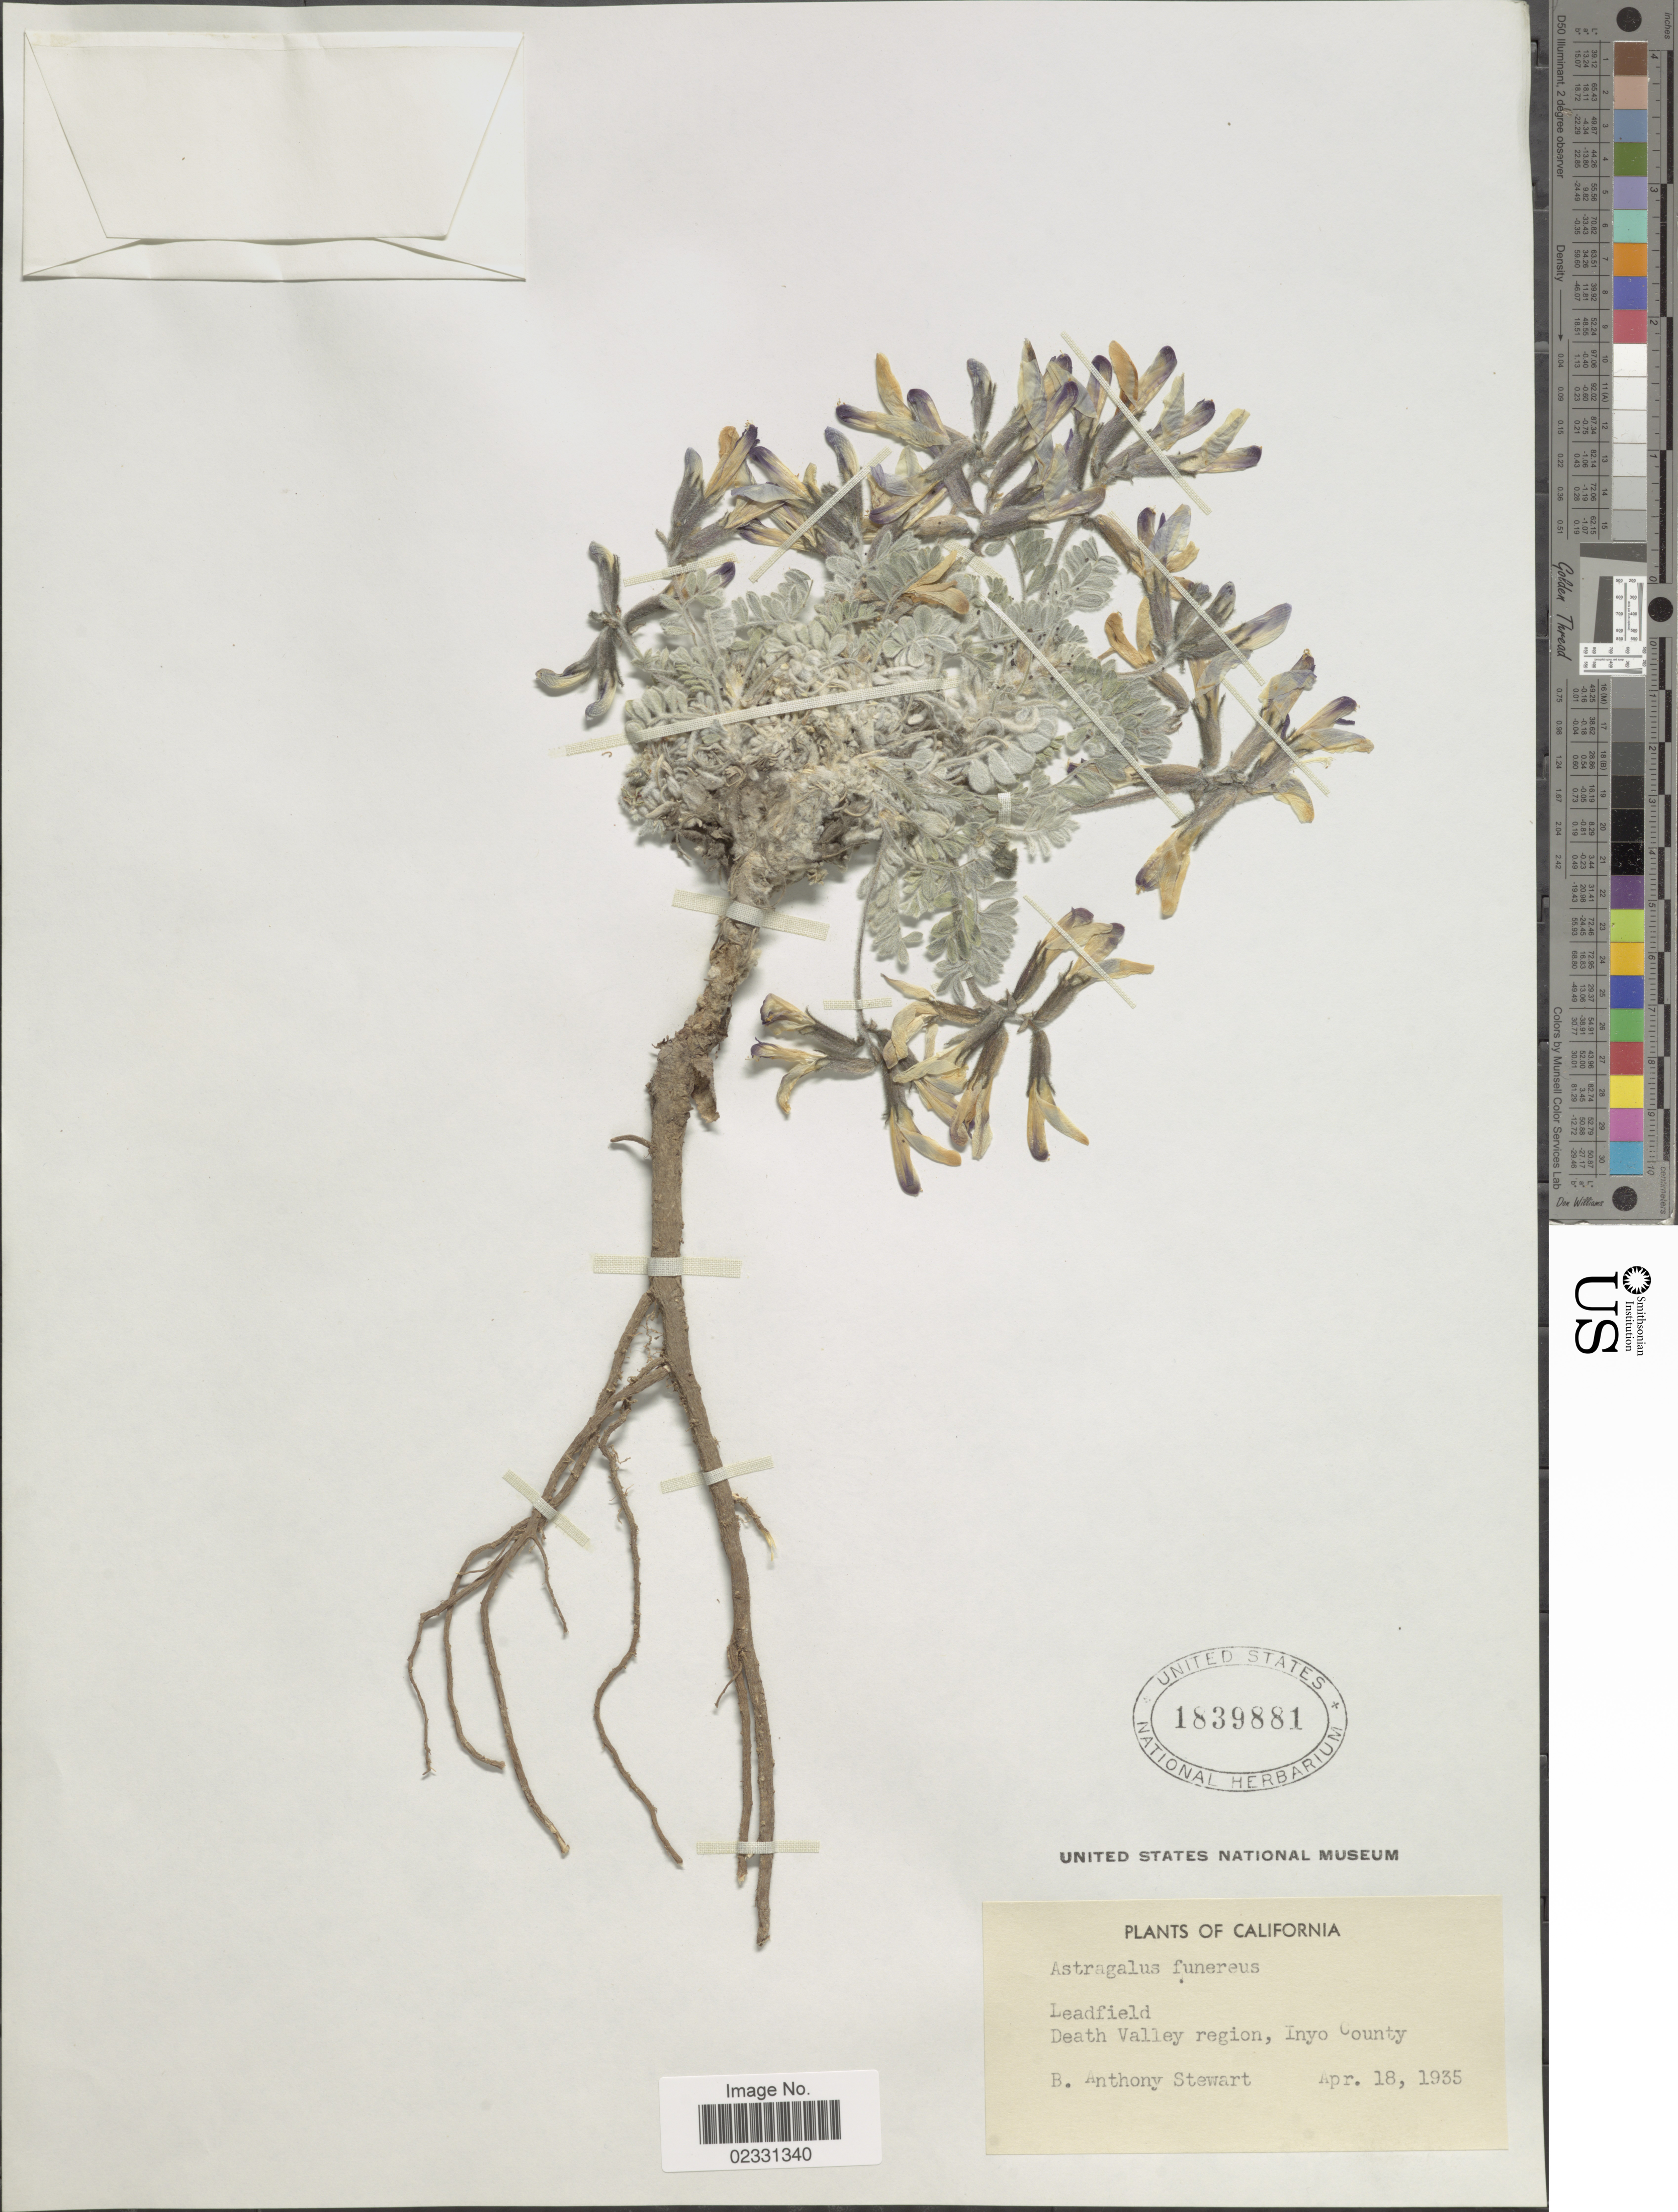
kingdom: Plantae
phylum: Tracheophyta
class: Magnoliopsida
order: Fabales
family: Fabaceae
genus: Astragalus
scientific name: Astragalus funereus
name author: M.E. Jones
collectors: B. Stewart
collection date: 1935-04-18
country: United States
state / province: California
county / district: Inyo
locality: Leadfield, Death Valley region, Inyo County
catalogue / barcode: US 1839881